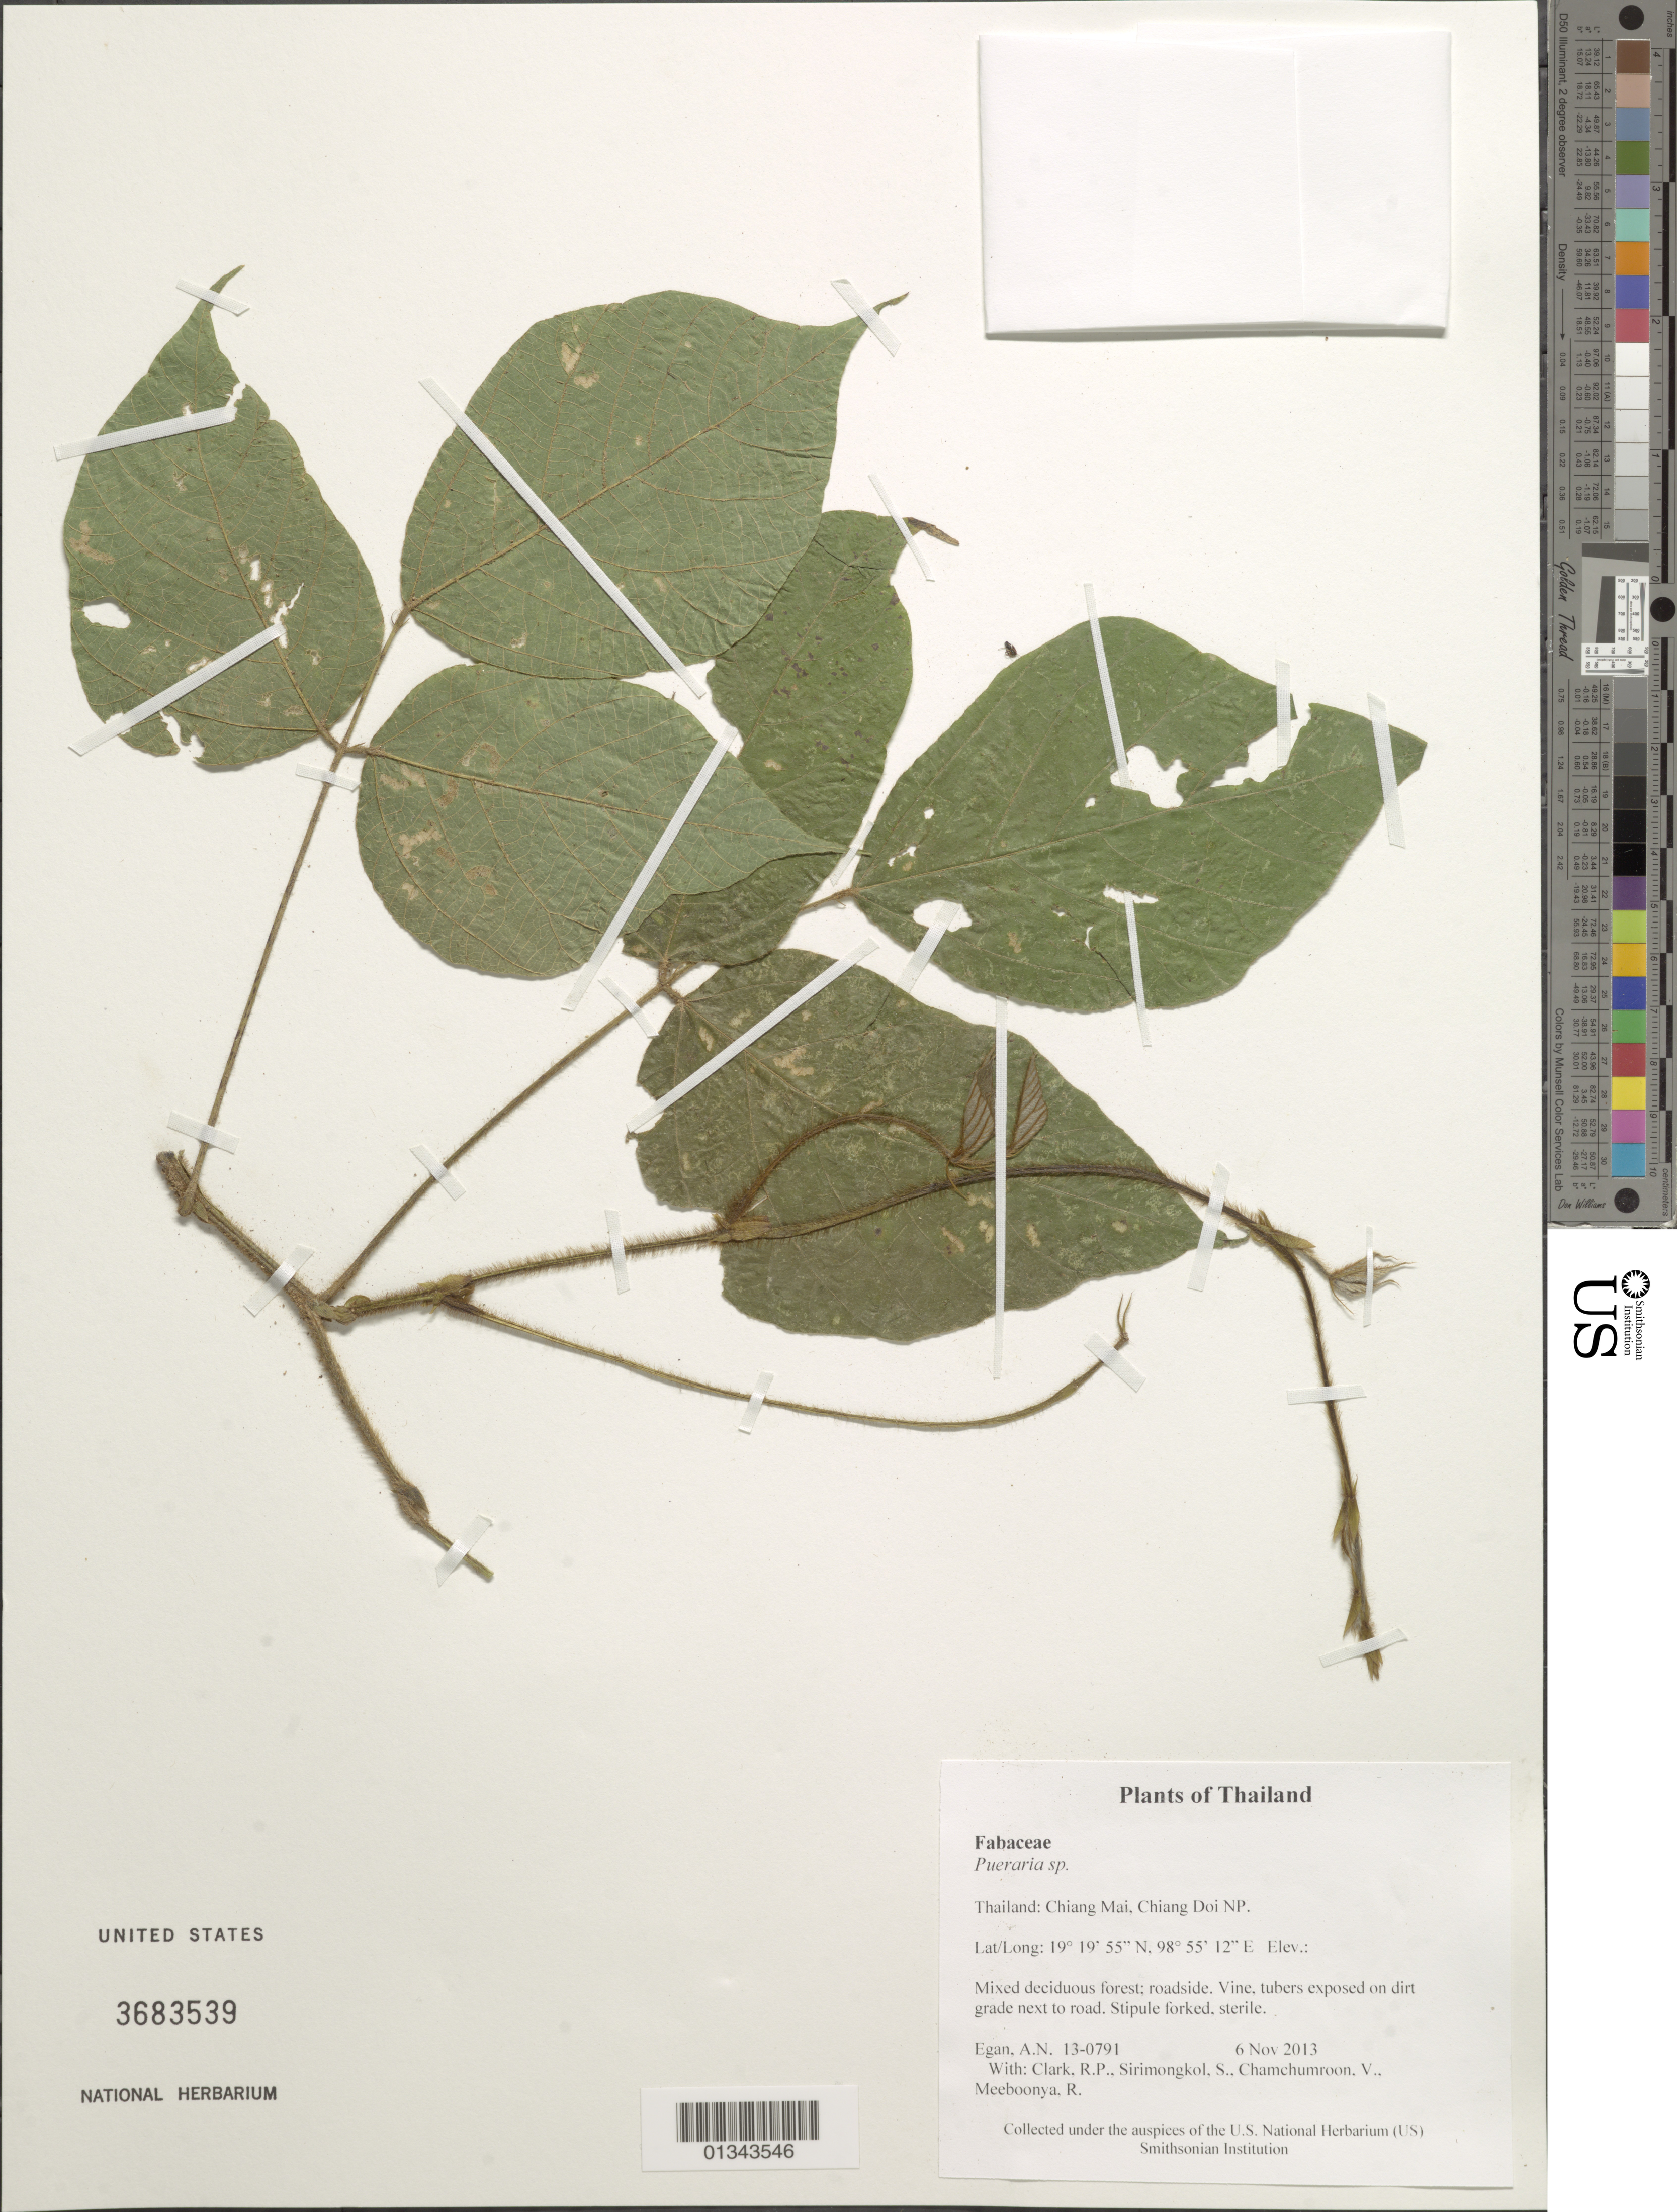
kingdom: Plantae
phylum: Tracheophyta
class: Magnoliopsida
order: Fabales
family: Fabaceae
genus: Pueraria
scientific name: Pueraria sp.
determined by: Egan, Ashley N., (US), Smithsonian Institution - National Museum of Natural History (UNITED STATES)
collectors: A. N. Egan, R. P. Clark, S. Sirimongkol, V. Chamchumroon & R. Meeboonya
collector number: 13-0791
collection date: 2013-11-06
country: Thailand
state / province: Chiang Mai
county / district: Mueang Chiang Mai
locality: Chiang Doi NP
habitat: Mixed deciduous forest; roadside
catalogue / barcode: US 3683539